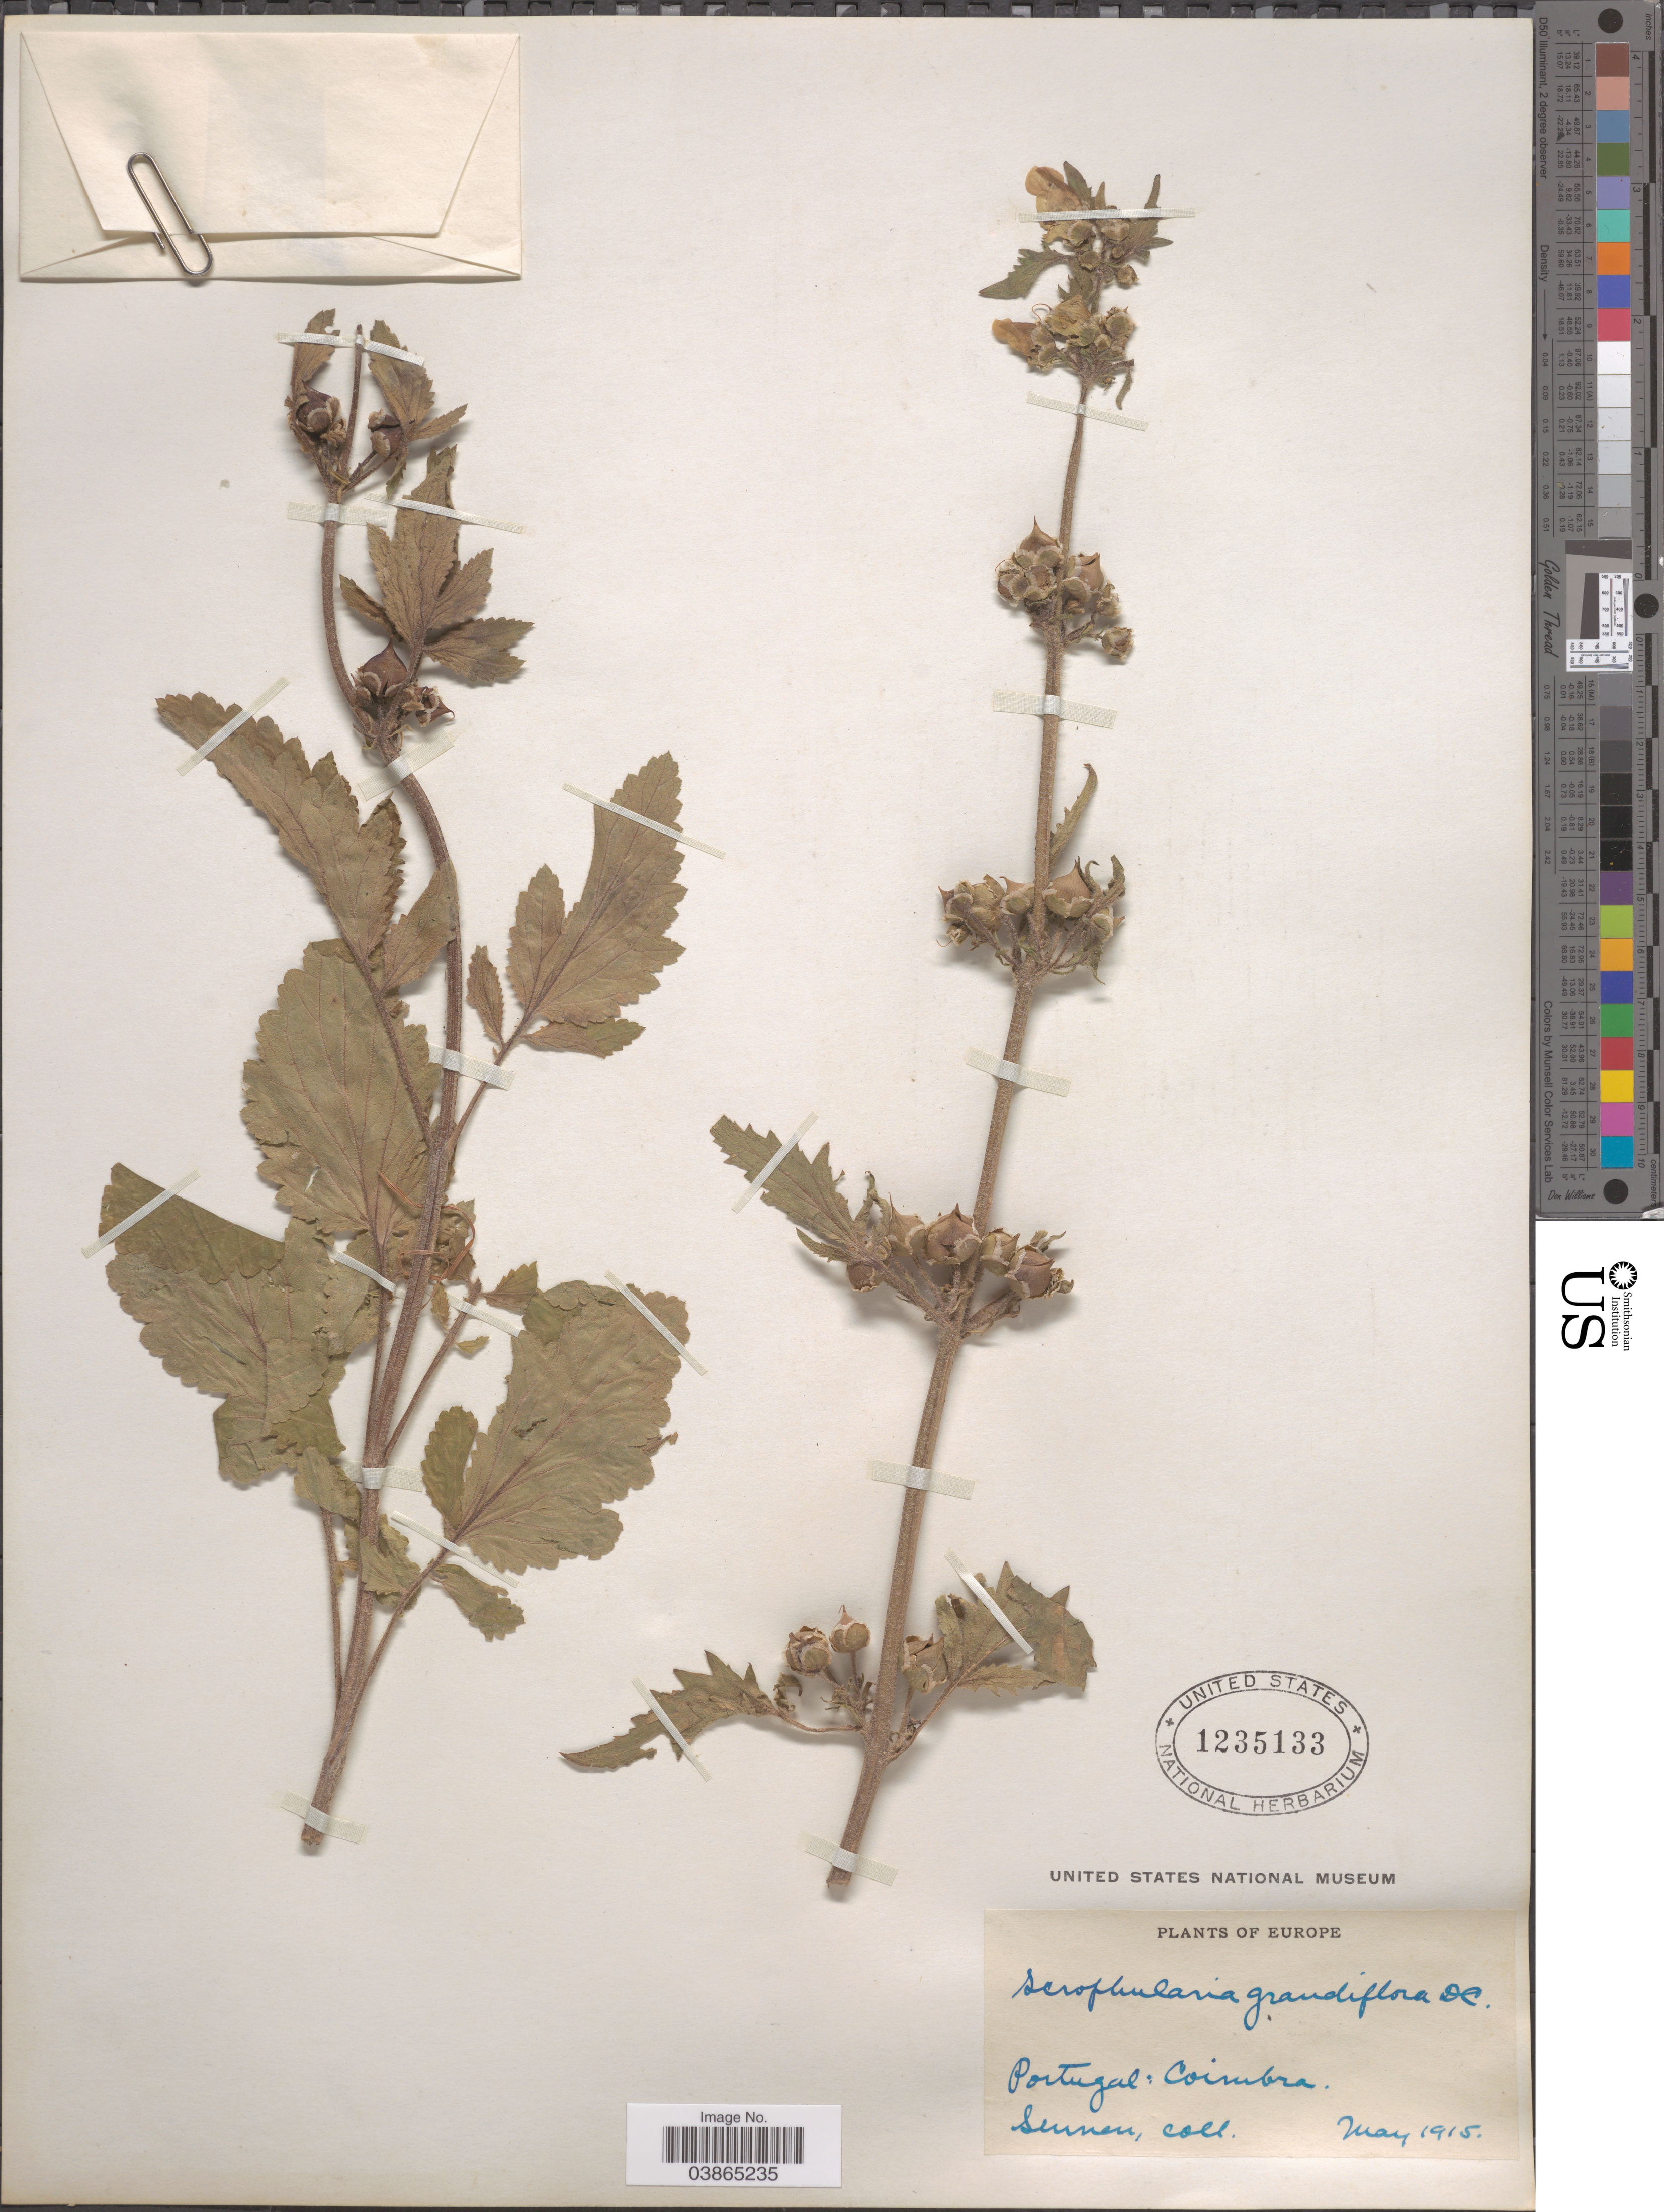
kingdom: Plantae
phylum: Tracheophyta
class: Magnoliopsida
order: Lamiales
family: Scrophulariaceae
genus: Scrophularia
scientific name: Scrophularia grandiflora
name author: DC.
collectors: E. Sennen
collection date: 1915-05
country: Portugal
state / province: Coimbra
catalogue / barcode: US 1235133